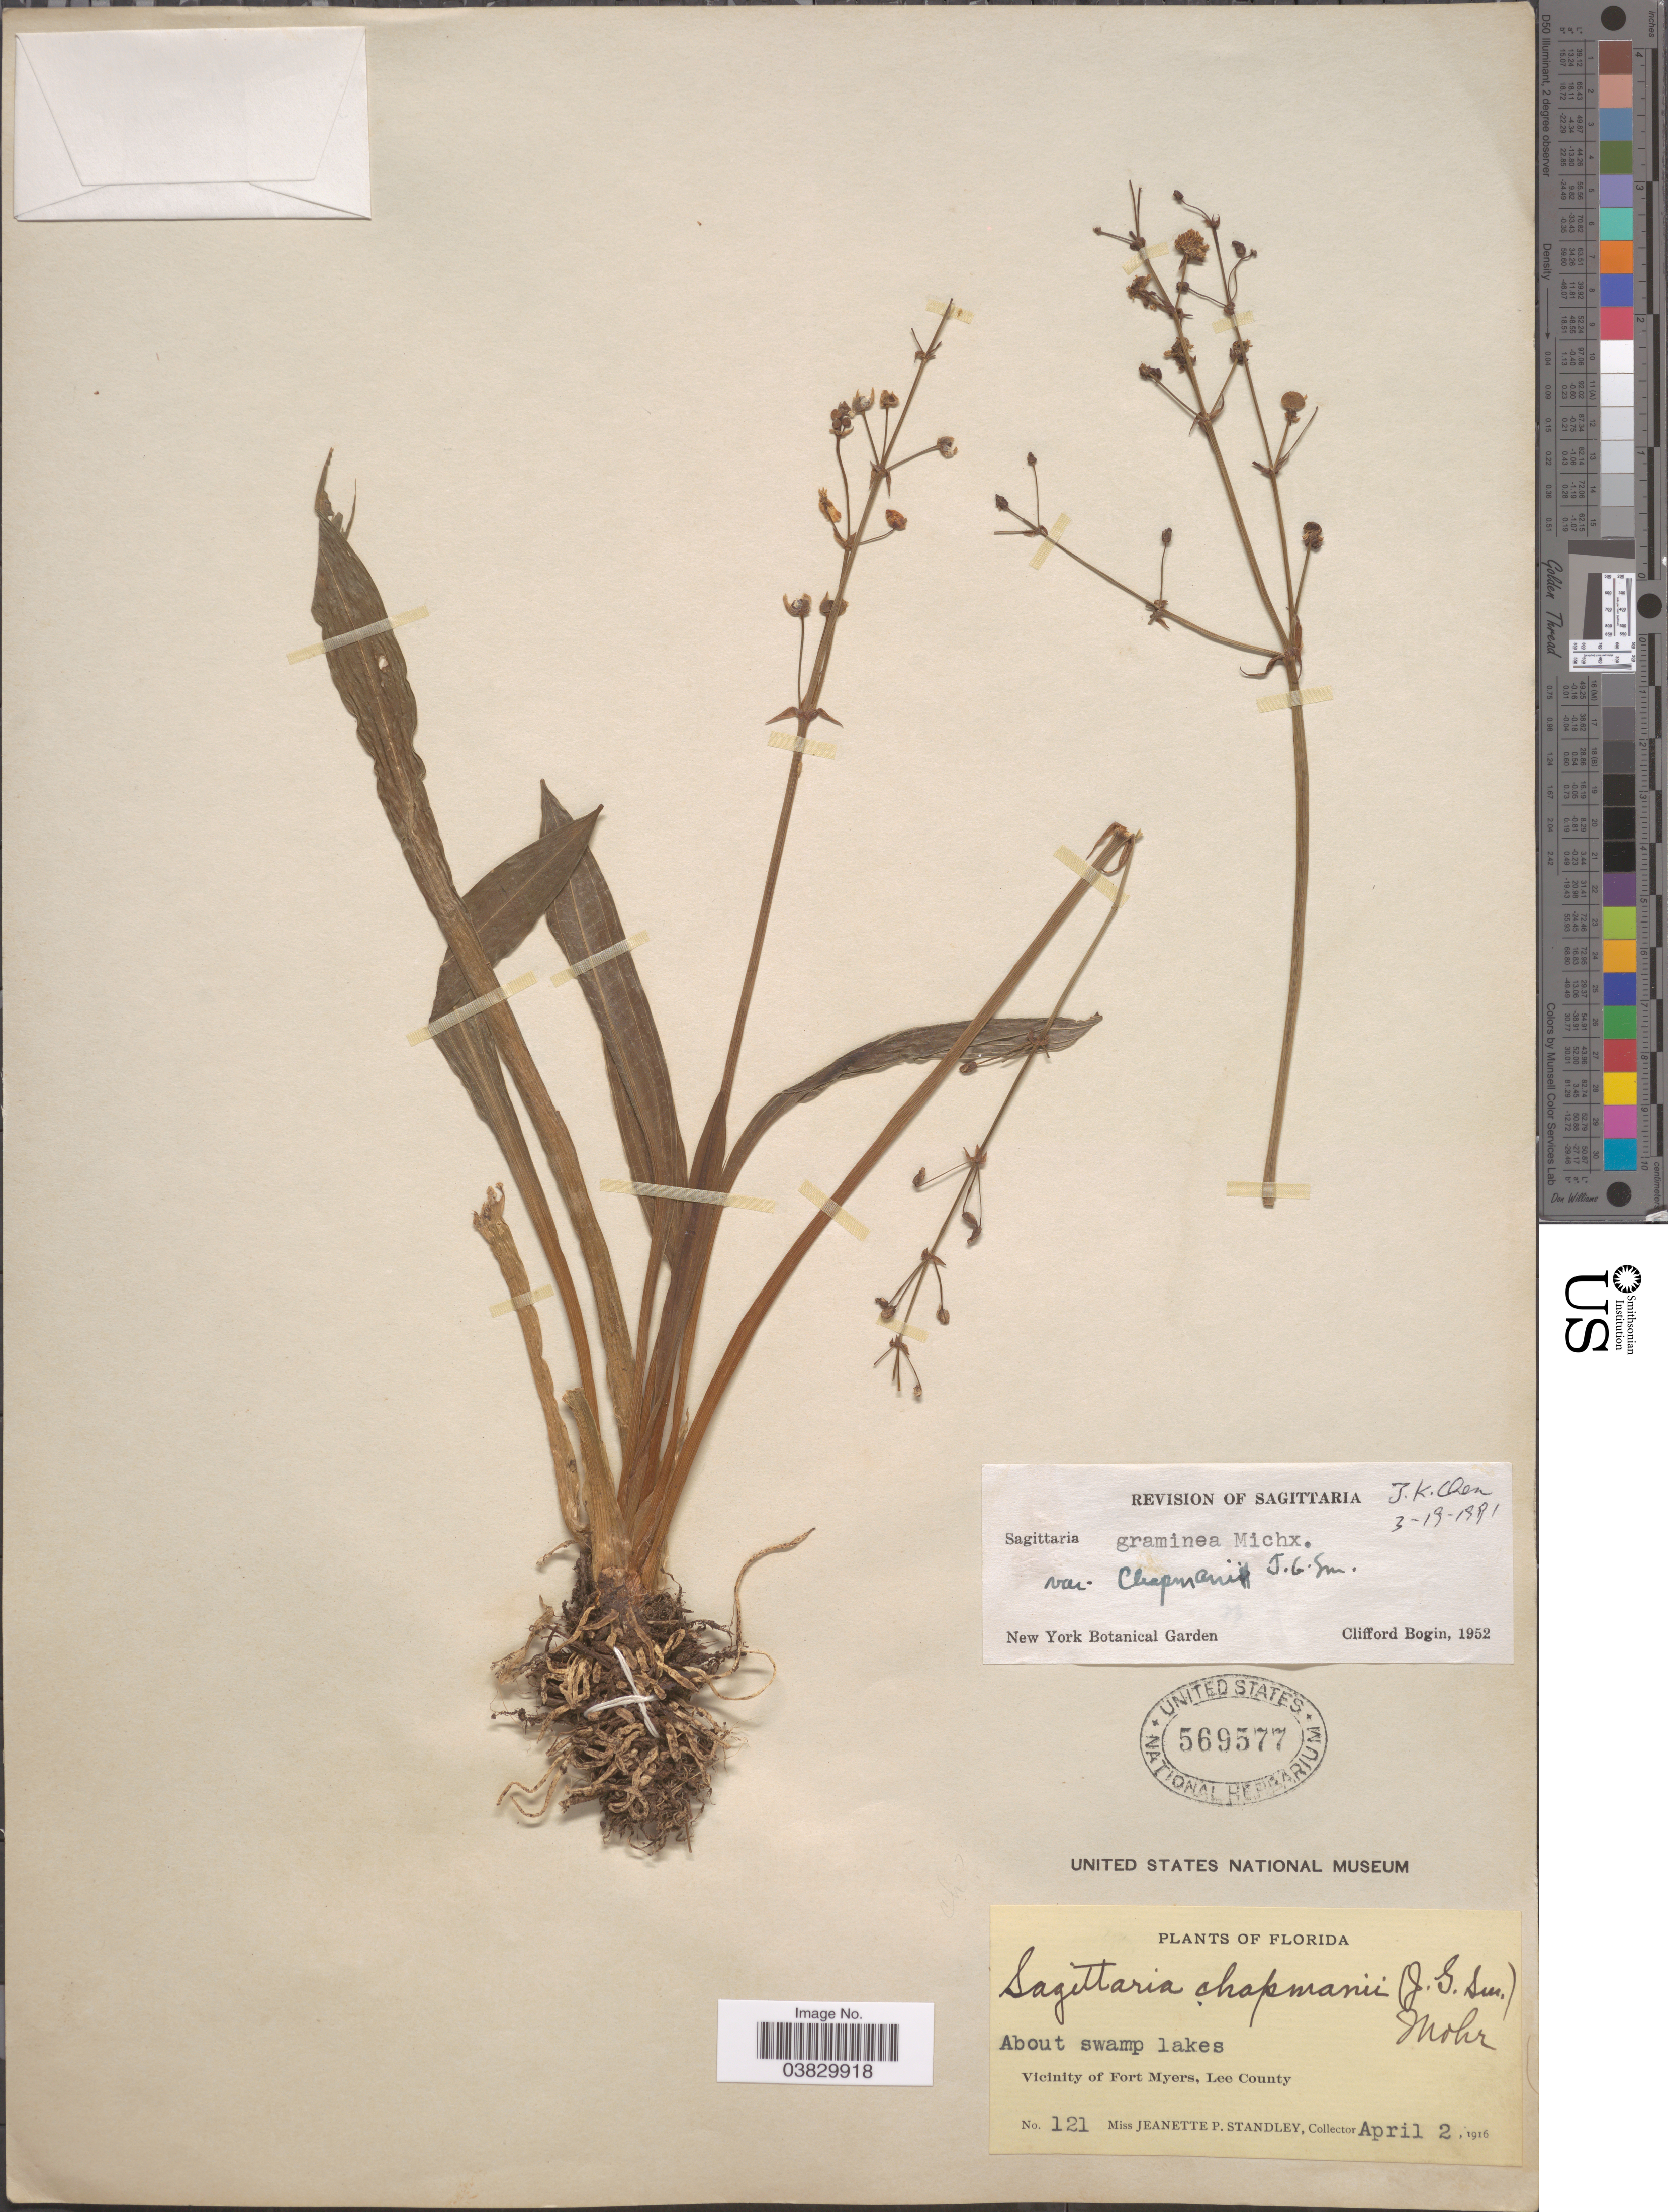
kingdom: Plantae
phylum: Tracheophyta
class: Liliopsida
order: Alismatales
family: Alismataceae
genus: Sagittaria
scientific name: Sagittaria graminea var. chapmanii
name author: J.G. Sm.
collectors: J. P. Standley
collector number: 121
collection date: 1916-04-02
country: United States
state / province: Florida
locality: Vicinity of Fort Myers, Lee County.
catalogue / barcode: US 569577